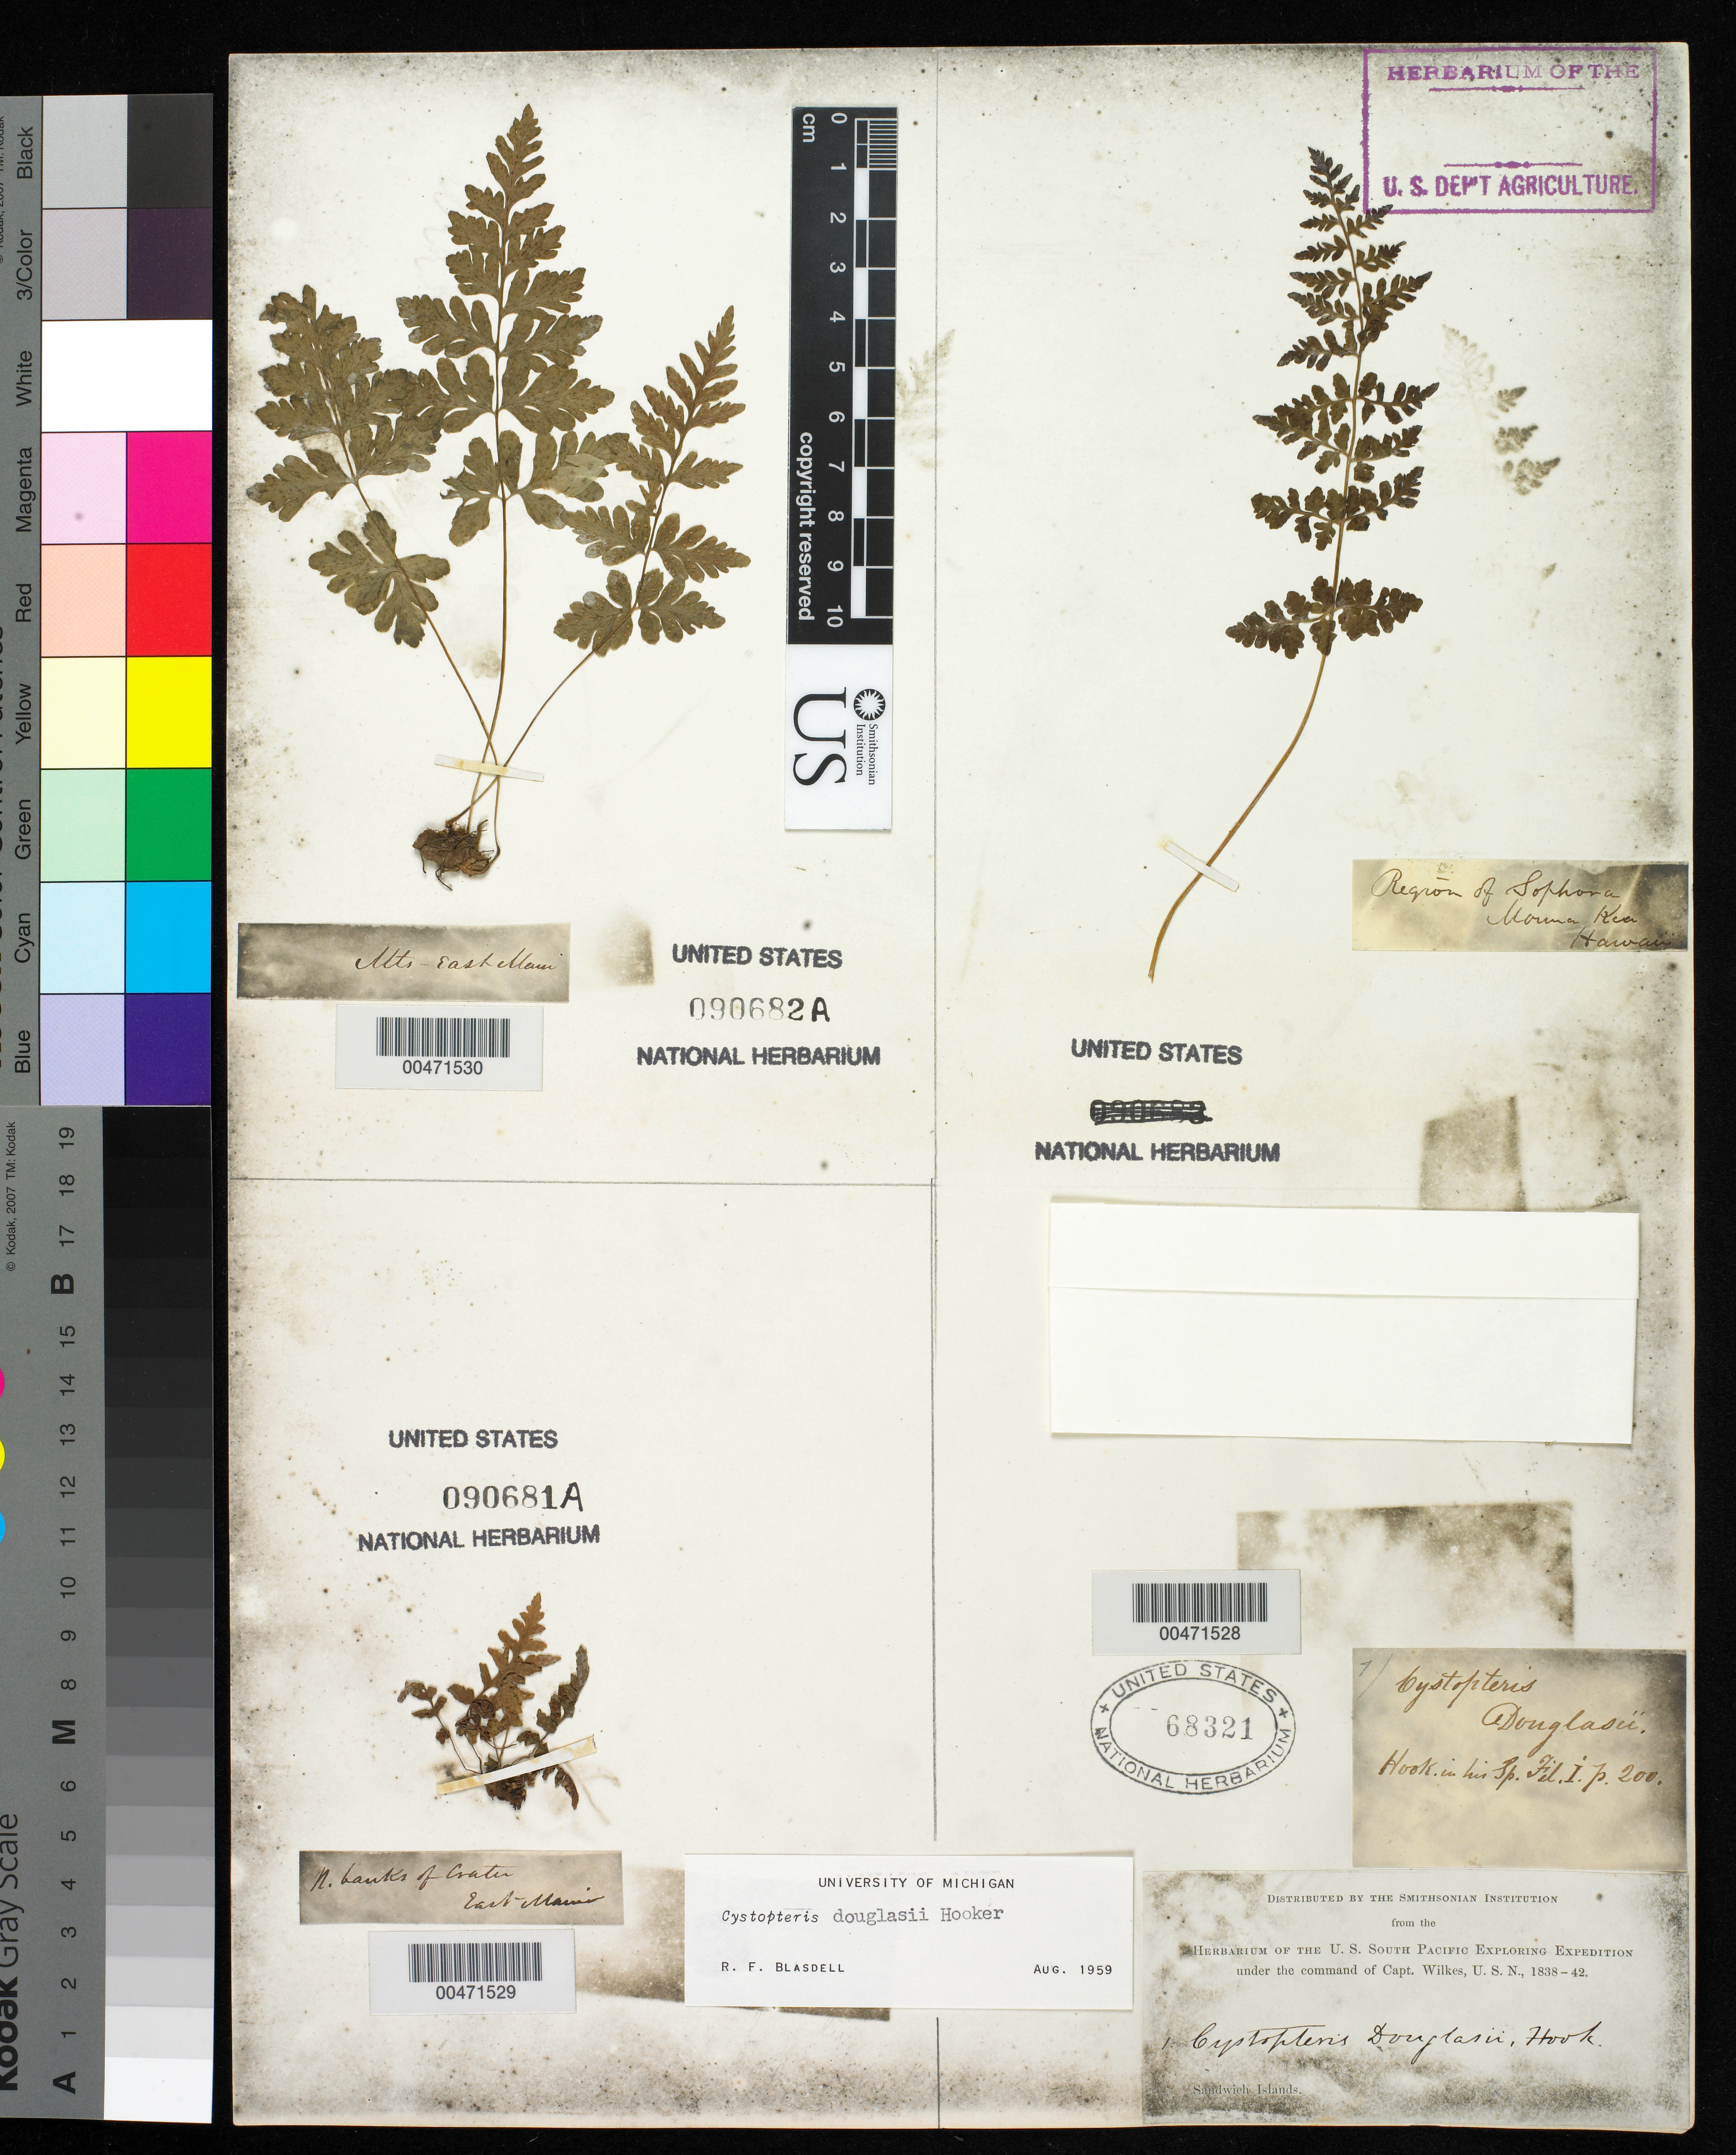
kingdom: Plantae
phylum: Tracheophyta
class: Polypodiopsida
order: Polypodiales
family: Cystopteridaceae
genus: Cystopteris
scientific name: Cystopteris douglasii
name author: Hook.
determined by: Blasdell, R. F.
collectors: Wilkes Explor. Exped.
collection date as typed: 1838 to -- --- 1842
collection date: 1838/1842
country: United States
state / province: Hawaii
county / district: Maui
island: Maui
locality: Mts - E Maui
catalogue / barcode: US 90682A